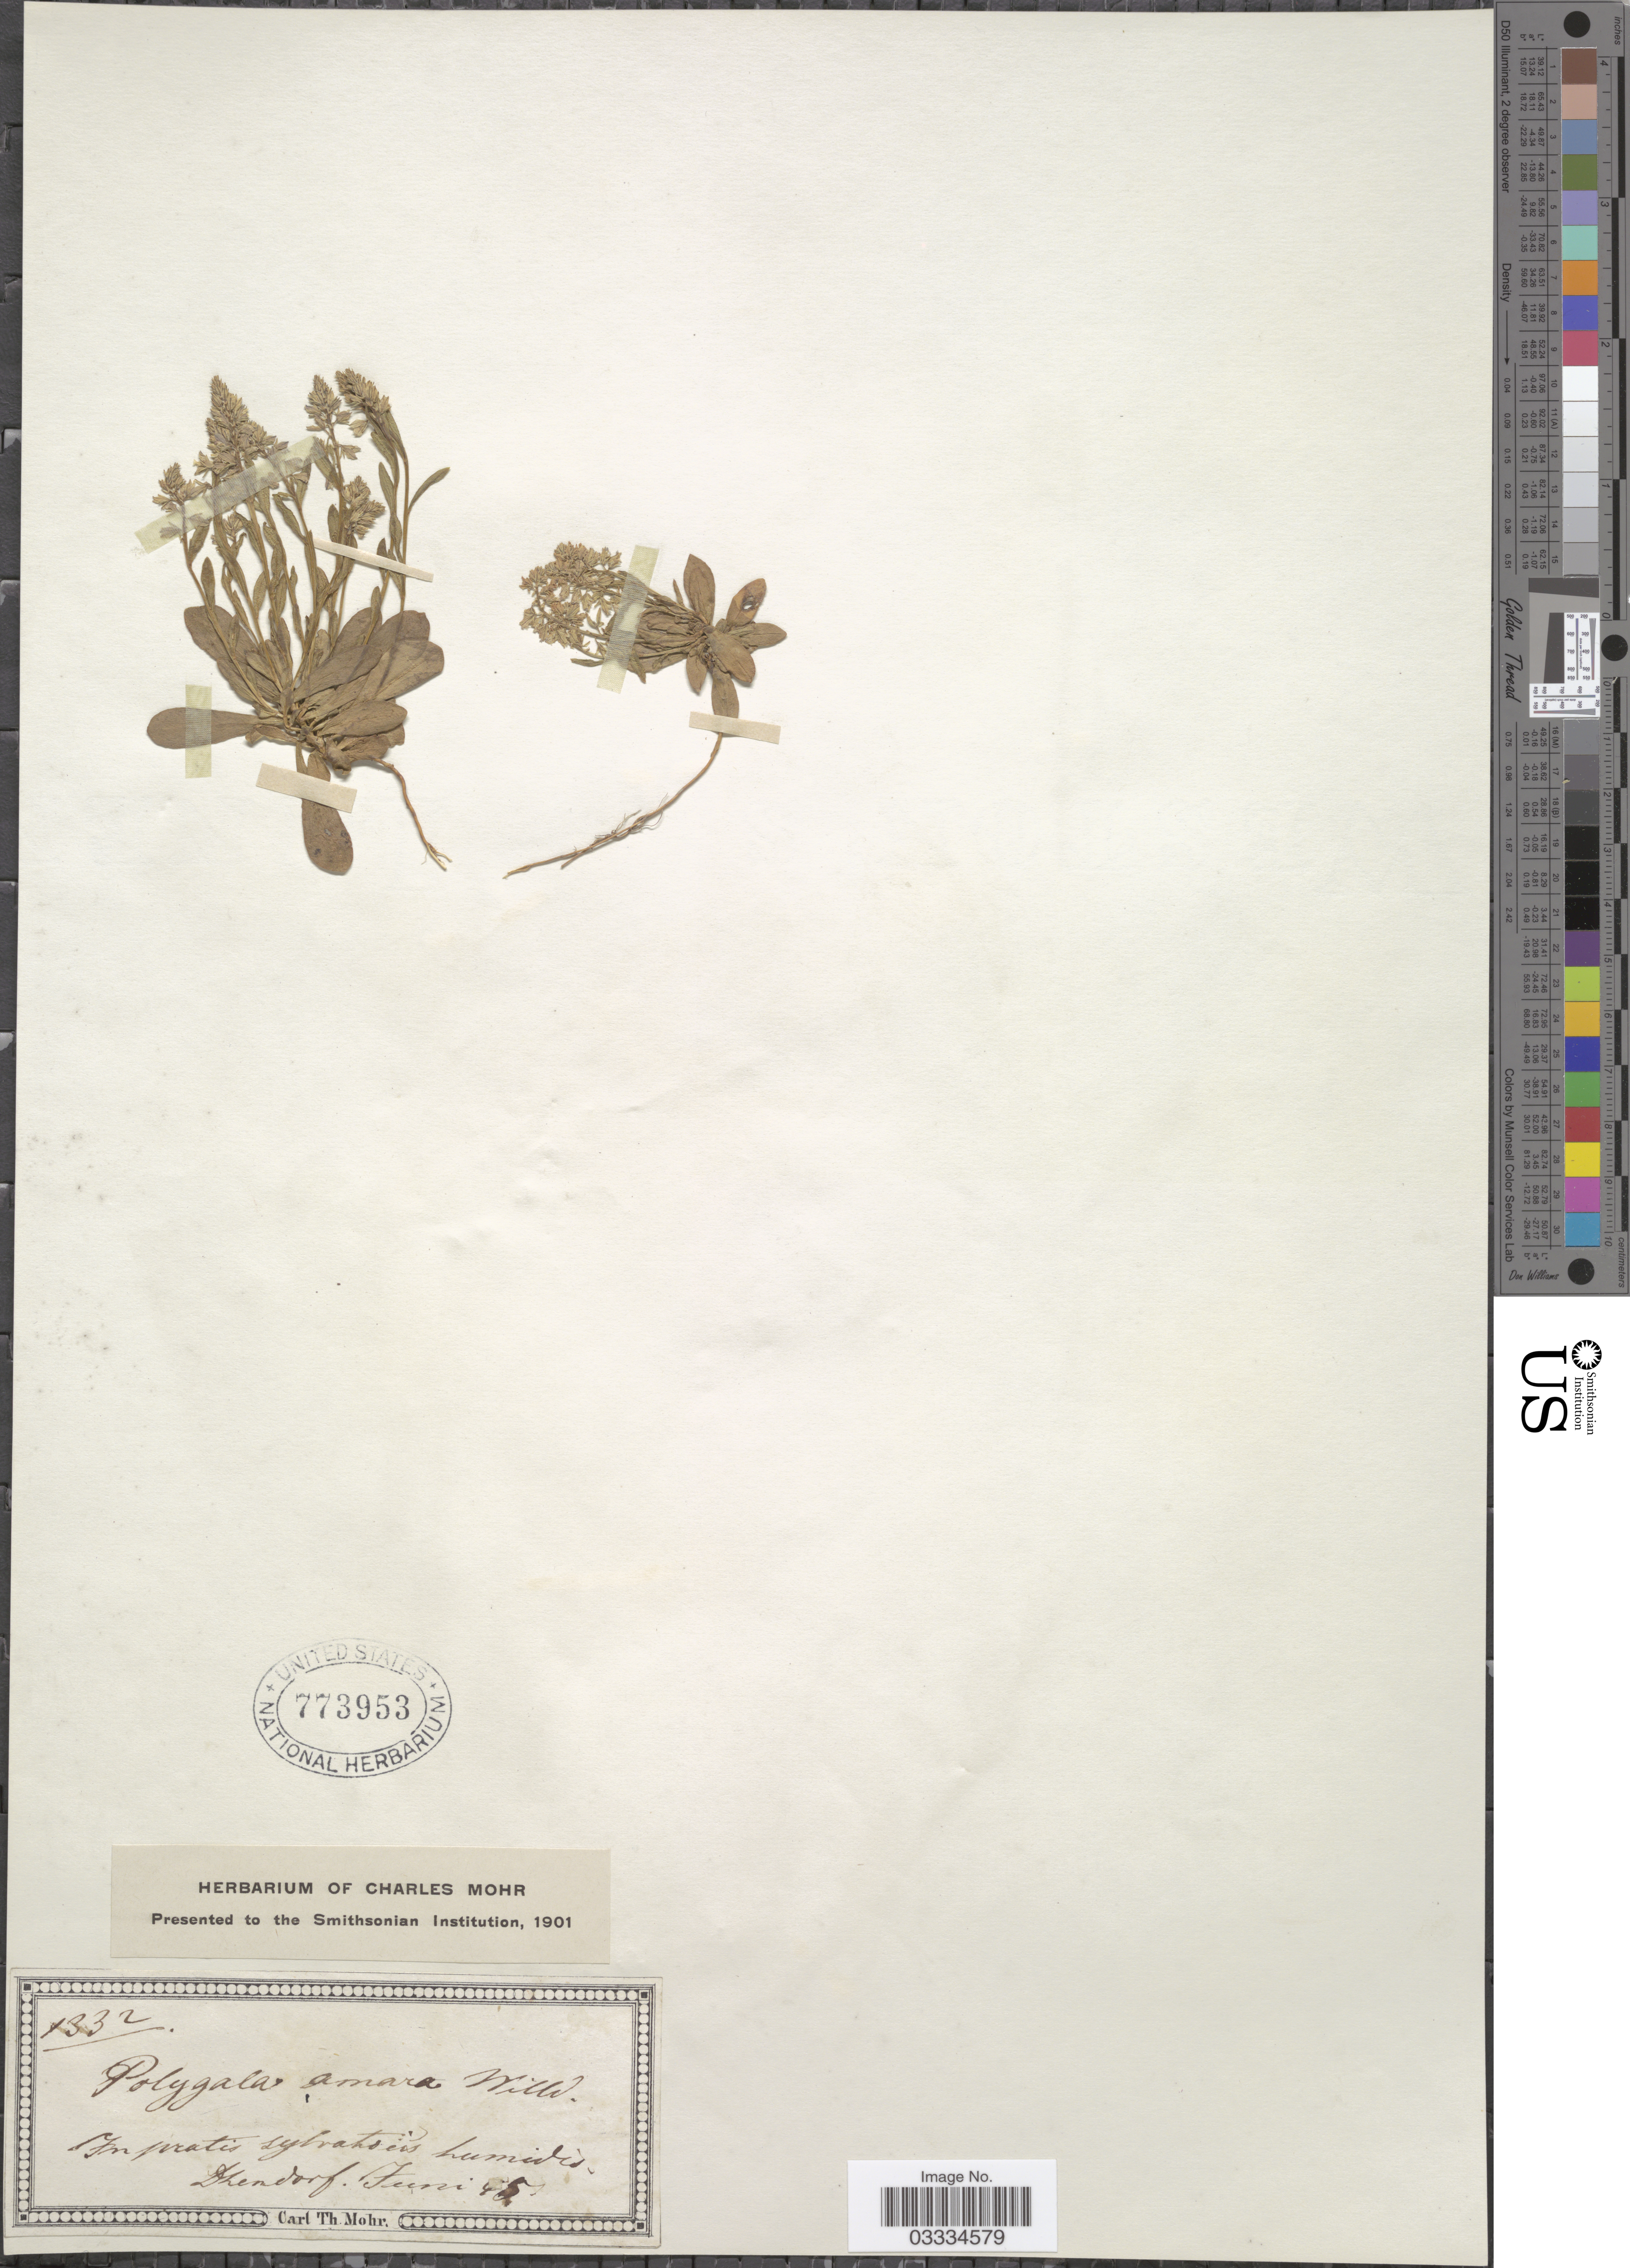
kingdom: Plantae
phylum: Tracheophyta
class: Magnoliopsida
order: Fabales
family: Polygalaceae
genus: Polygala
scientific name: Polygala amara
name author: L.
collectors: Dhendorf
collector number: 1332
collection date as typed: Transcribed d/m/y: /6/45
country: Germany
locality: In pratis sylvatiseus humides. Dkendorf.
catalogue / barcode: US 773953